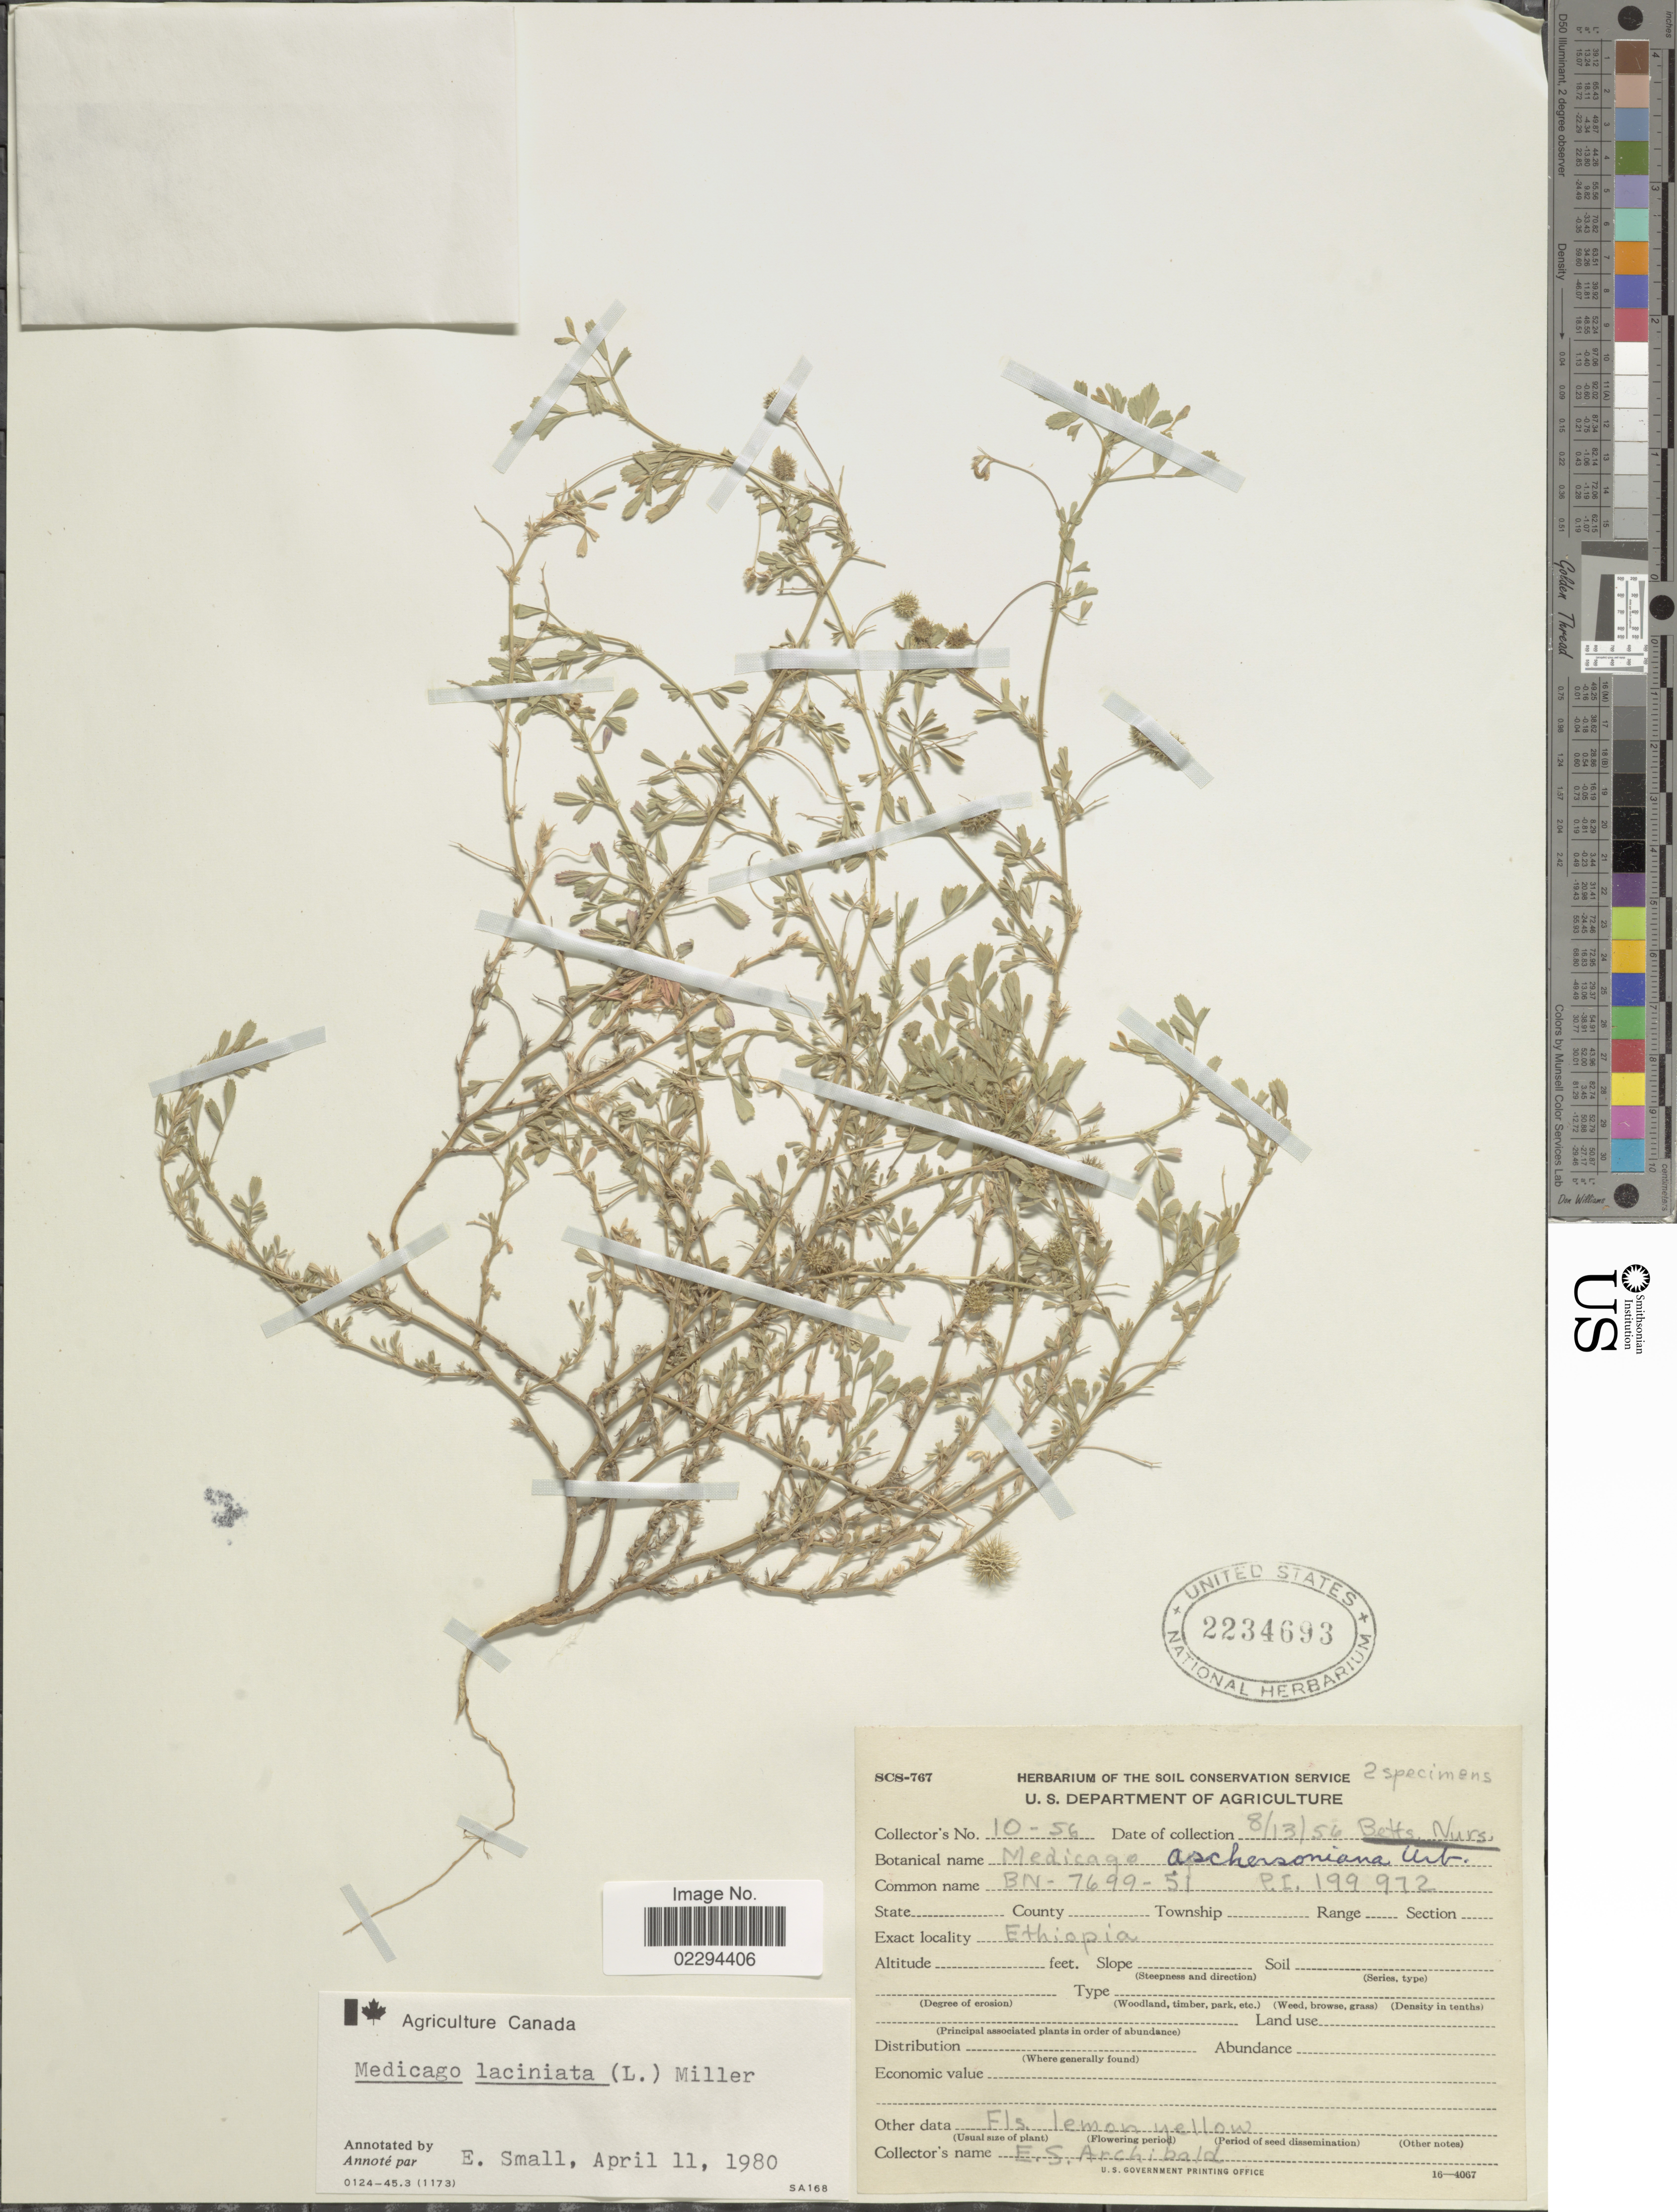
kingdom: Plantae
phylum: Tracheophyta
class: Magnoliopsida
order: Fabales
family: Fabaceae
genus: Medicago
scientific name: Medicago laciniata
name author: (L.) Mill.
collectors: E. Archibald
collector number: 10-56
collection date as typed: Transcribed d/m/y: 13/8/56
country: Ethiopia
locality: Belts. Nurs.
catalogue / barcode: US 2234693